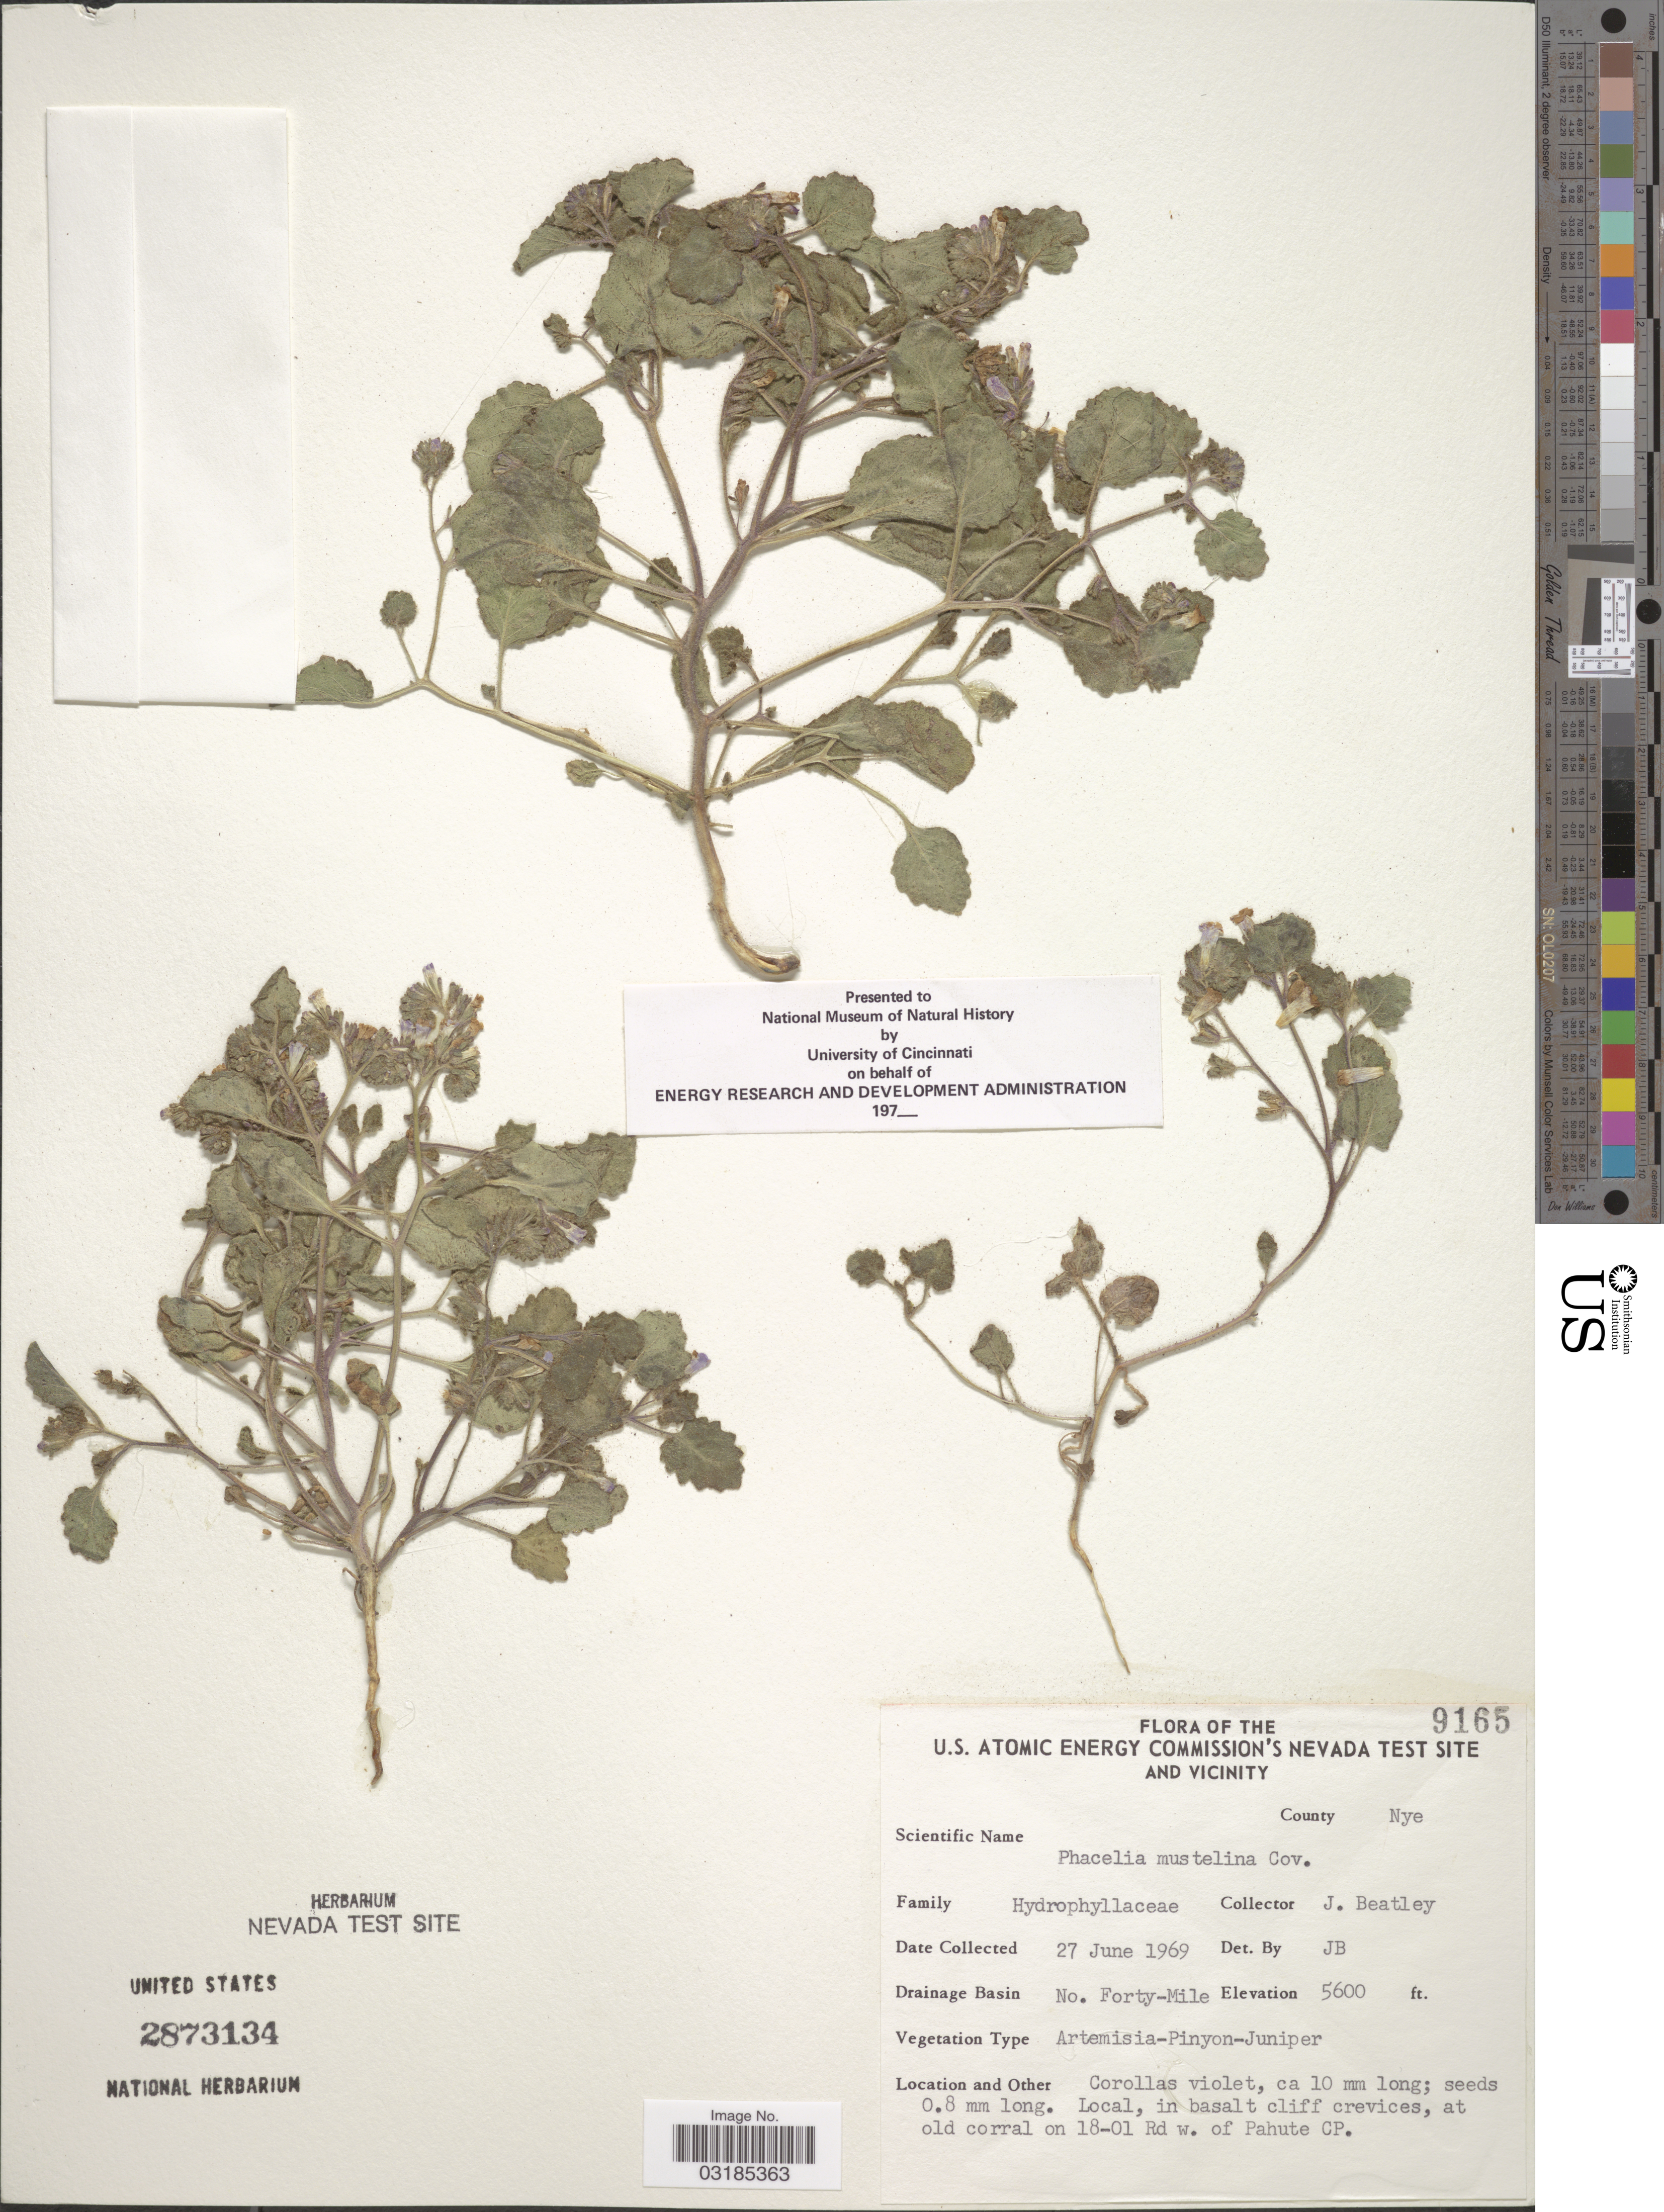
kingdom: Plantae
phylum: Tracheophyta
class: Magnoliopsida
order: Boraginales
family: Hydrophyllaceae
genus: Phacelia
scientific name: Phacelia mustelina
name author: Coville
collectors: J. C. Beatley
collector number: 9165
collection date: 1969-06-27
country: United States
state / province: Nevada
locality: U.S. Atomic Energy Commission's Nevada Test Site and Vicinity. County Nye. Drainage Basin No. Forty-Mile. At old corral on 18-01 Rd w. of Pahute CP.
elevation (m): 1707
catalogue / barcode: US 2873134